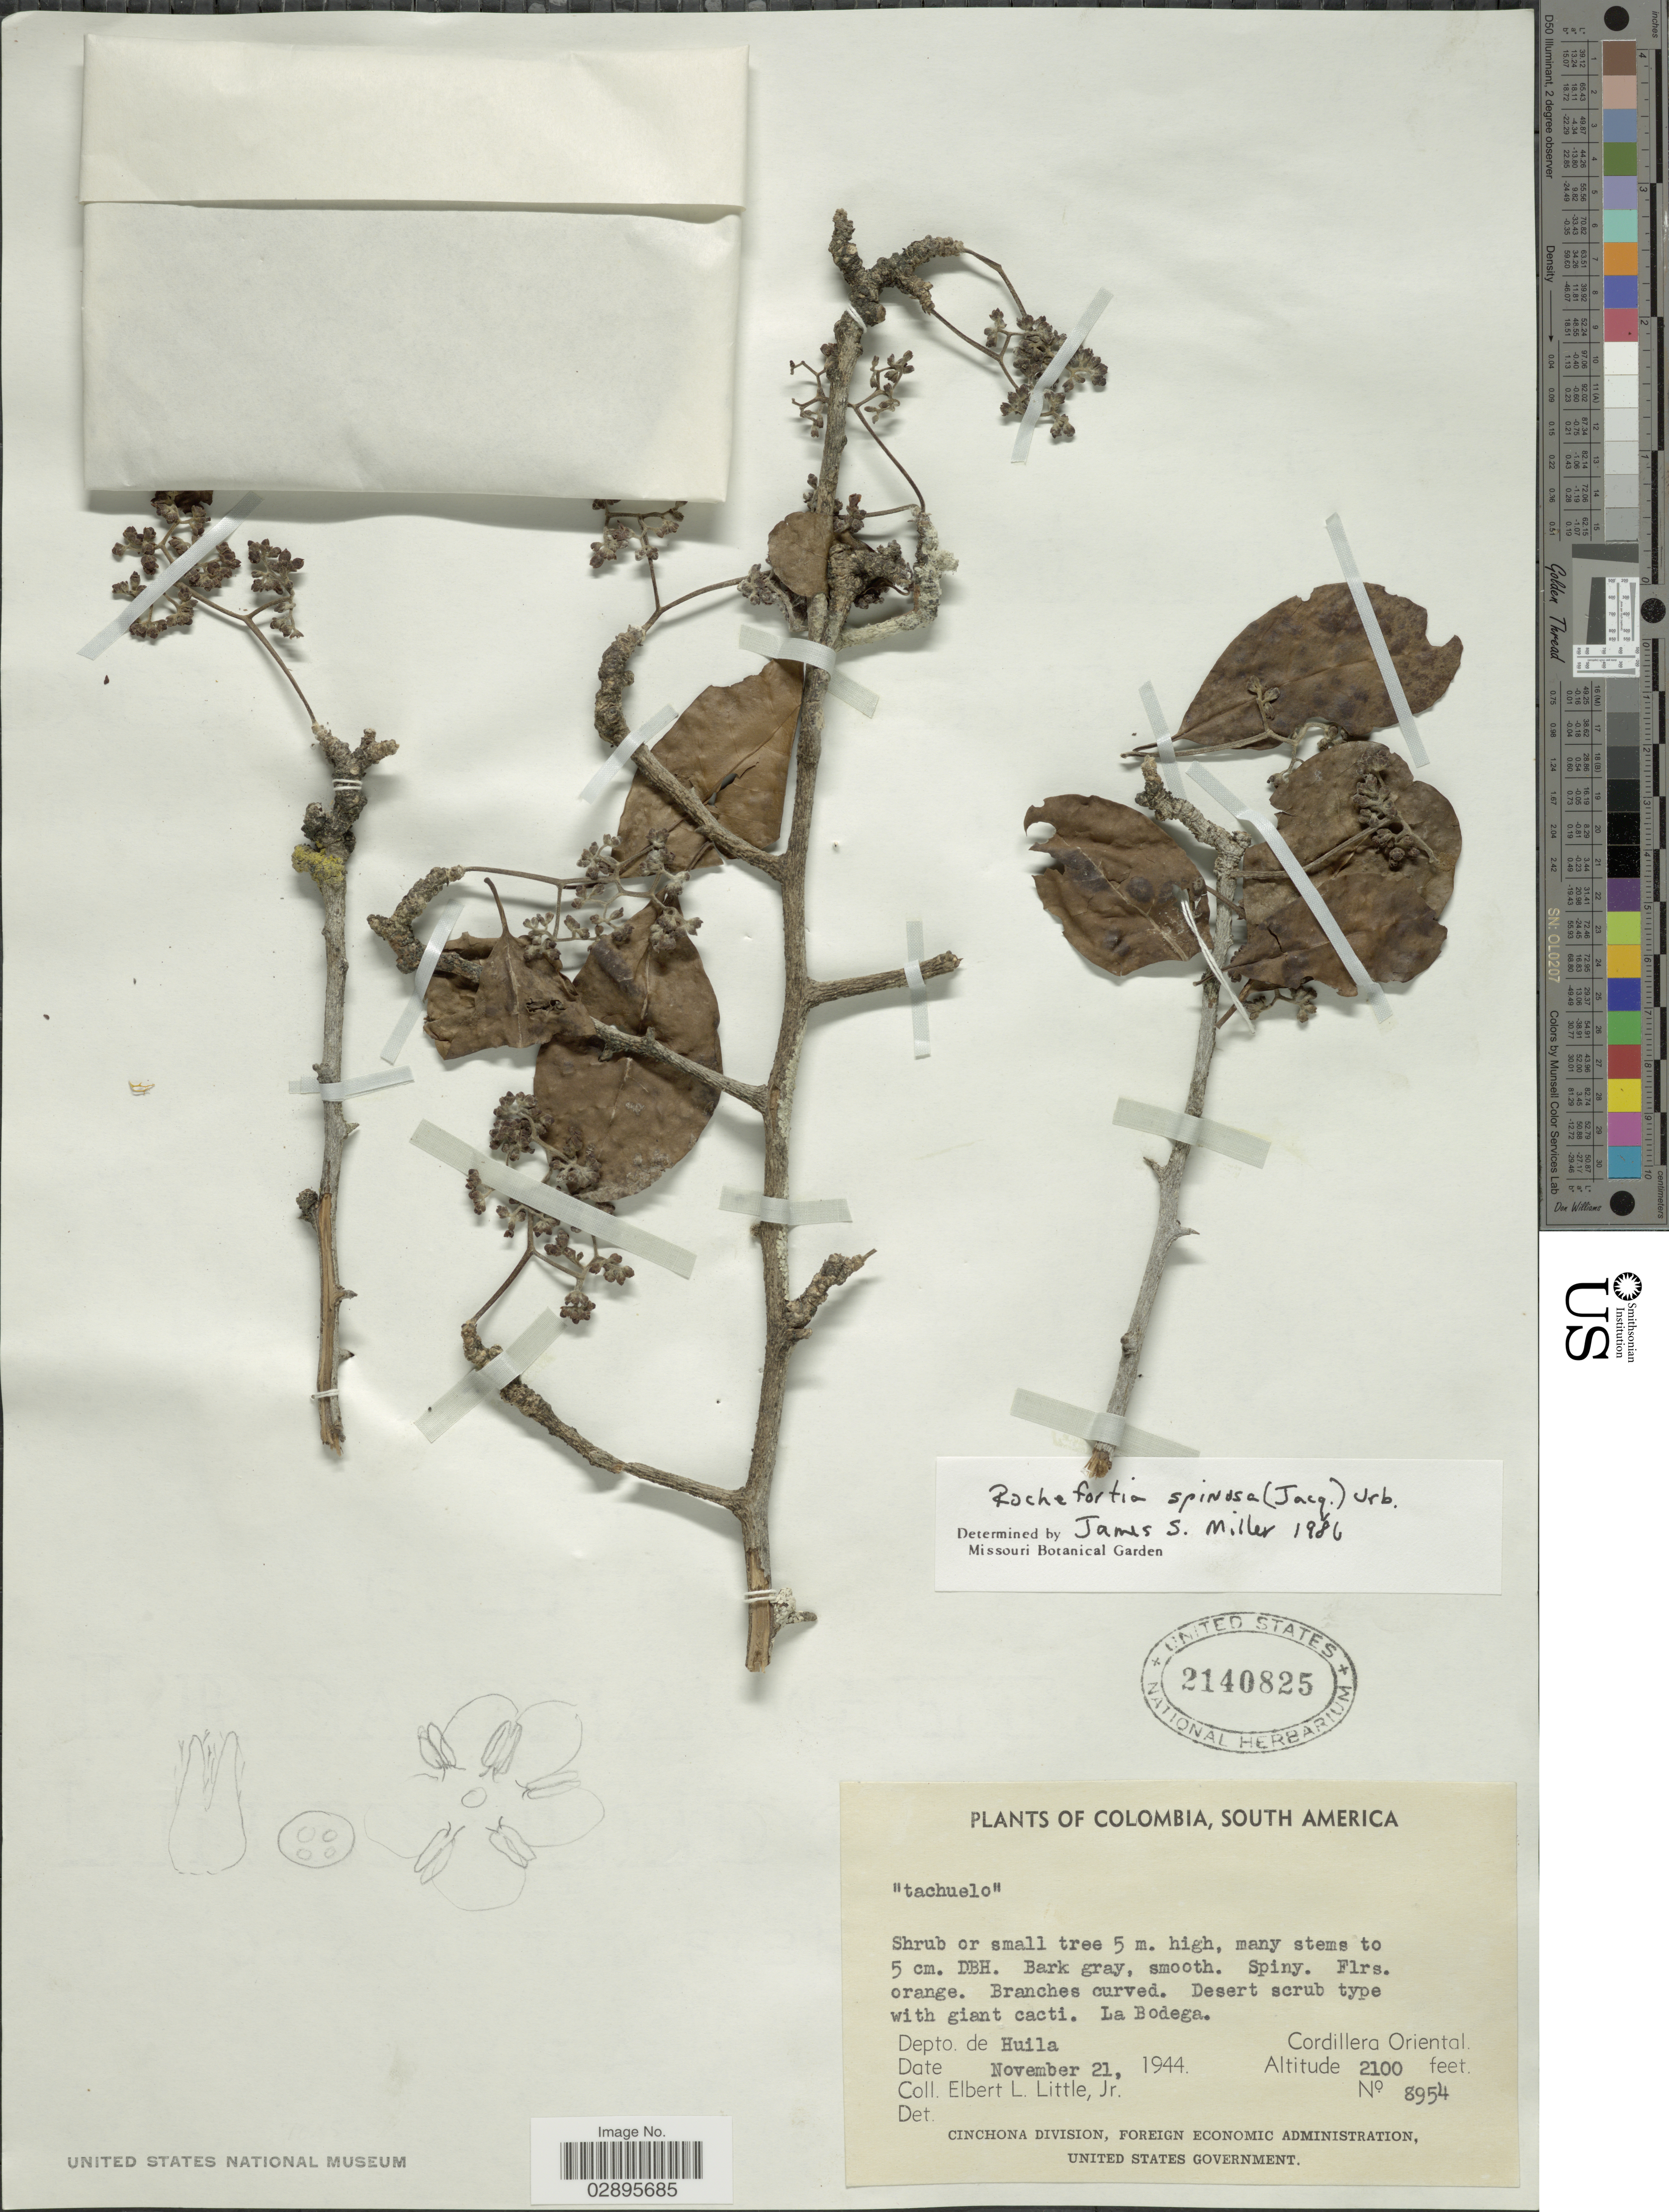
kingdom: Plantae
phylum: Tracheophyta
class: Magnoliopsida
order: Boraginales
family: Ehretiaceae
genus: Rochefortia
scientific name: Rochefortia spinosa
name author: (Jacq.) Urb.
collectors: E. L. Little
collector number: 8954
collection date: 1944-11-21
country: Colombia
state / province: Huila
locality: La Bodega. Depto. de Huila. Cordillera Oriental.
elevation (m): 640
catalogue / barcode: US 2140825